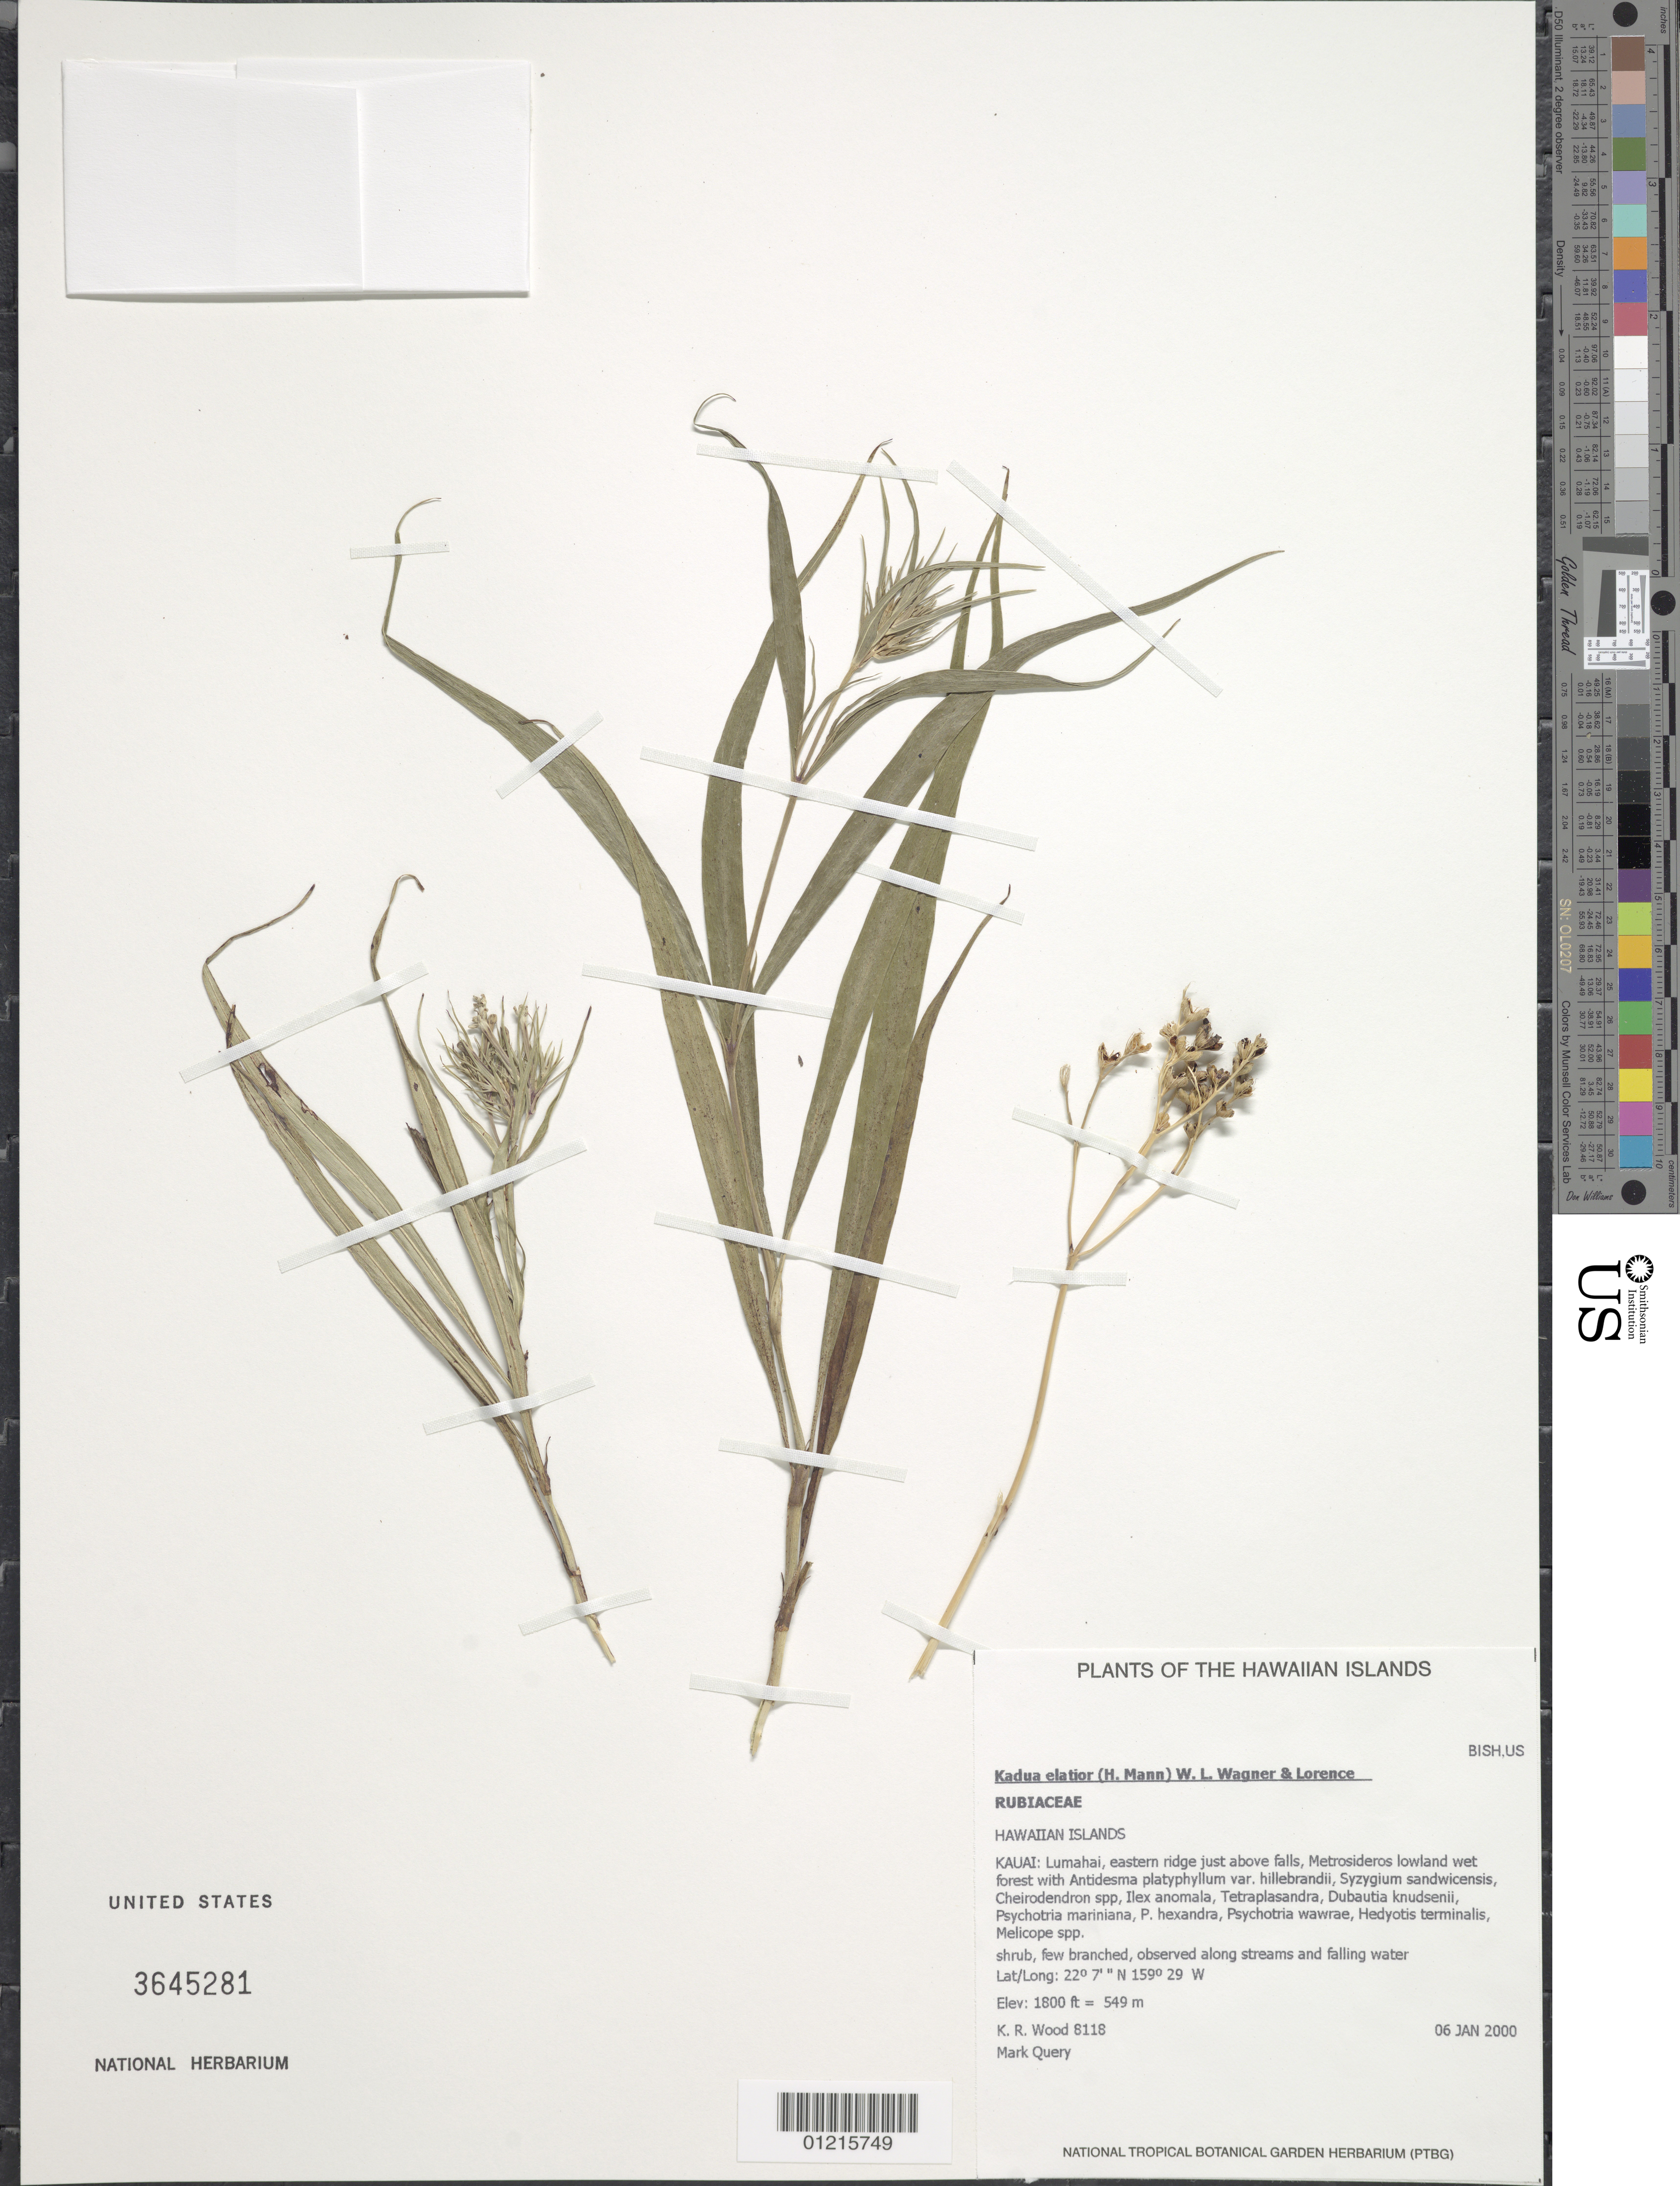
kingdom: Plantae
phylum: Tracheophyta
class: Magnoliopsida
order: Gentianales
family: Rubiaceae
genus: Kadua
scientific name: Kadua elatior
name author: (H. Mann) A. Heller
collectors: K. R. Wood & M. Query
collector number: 8118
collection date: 2000-01-06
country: United States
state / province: Hawaii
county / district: Kaui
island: Kaua'i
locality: Lumahai, eastern ridge just above falls.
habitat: Lowland wet forest.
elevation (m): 549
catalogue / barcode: US 3645281